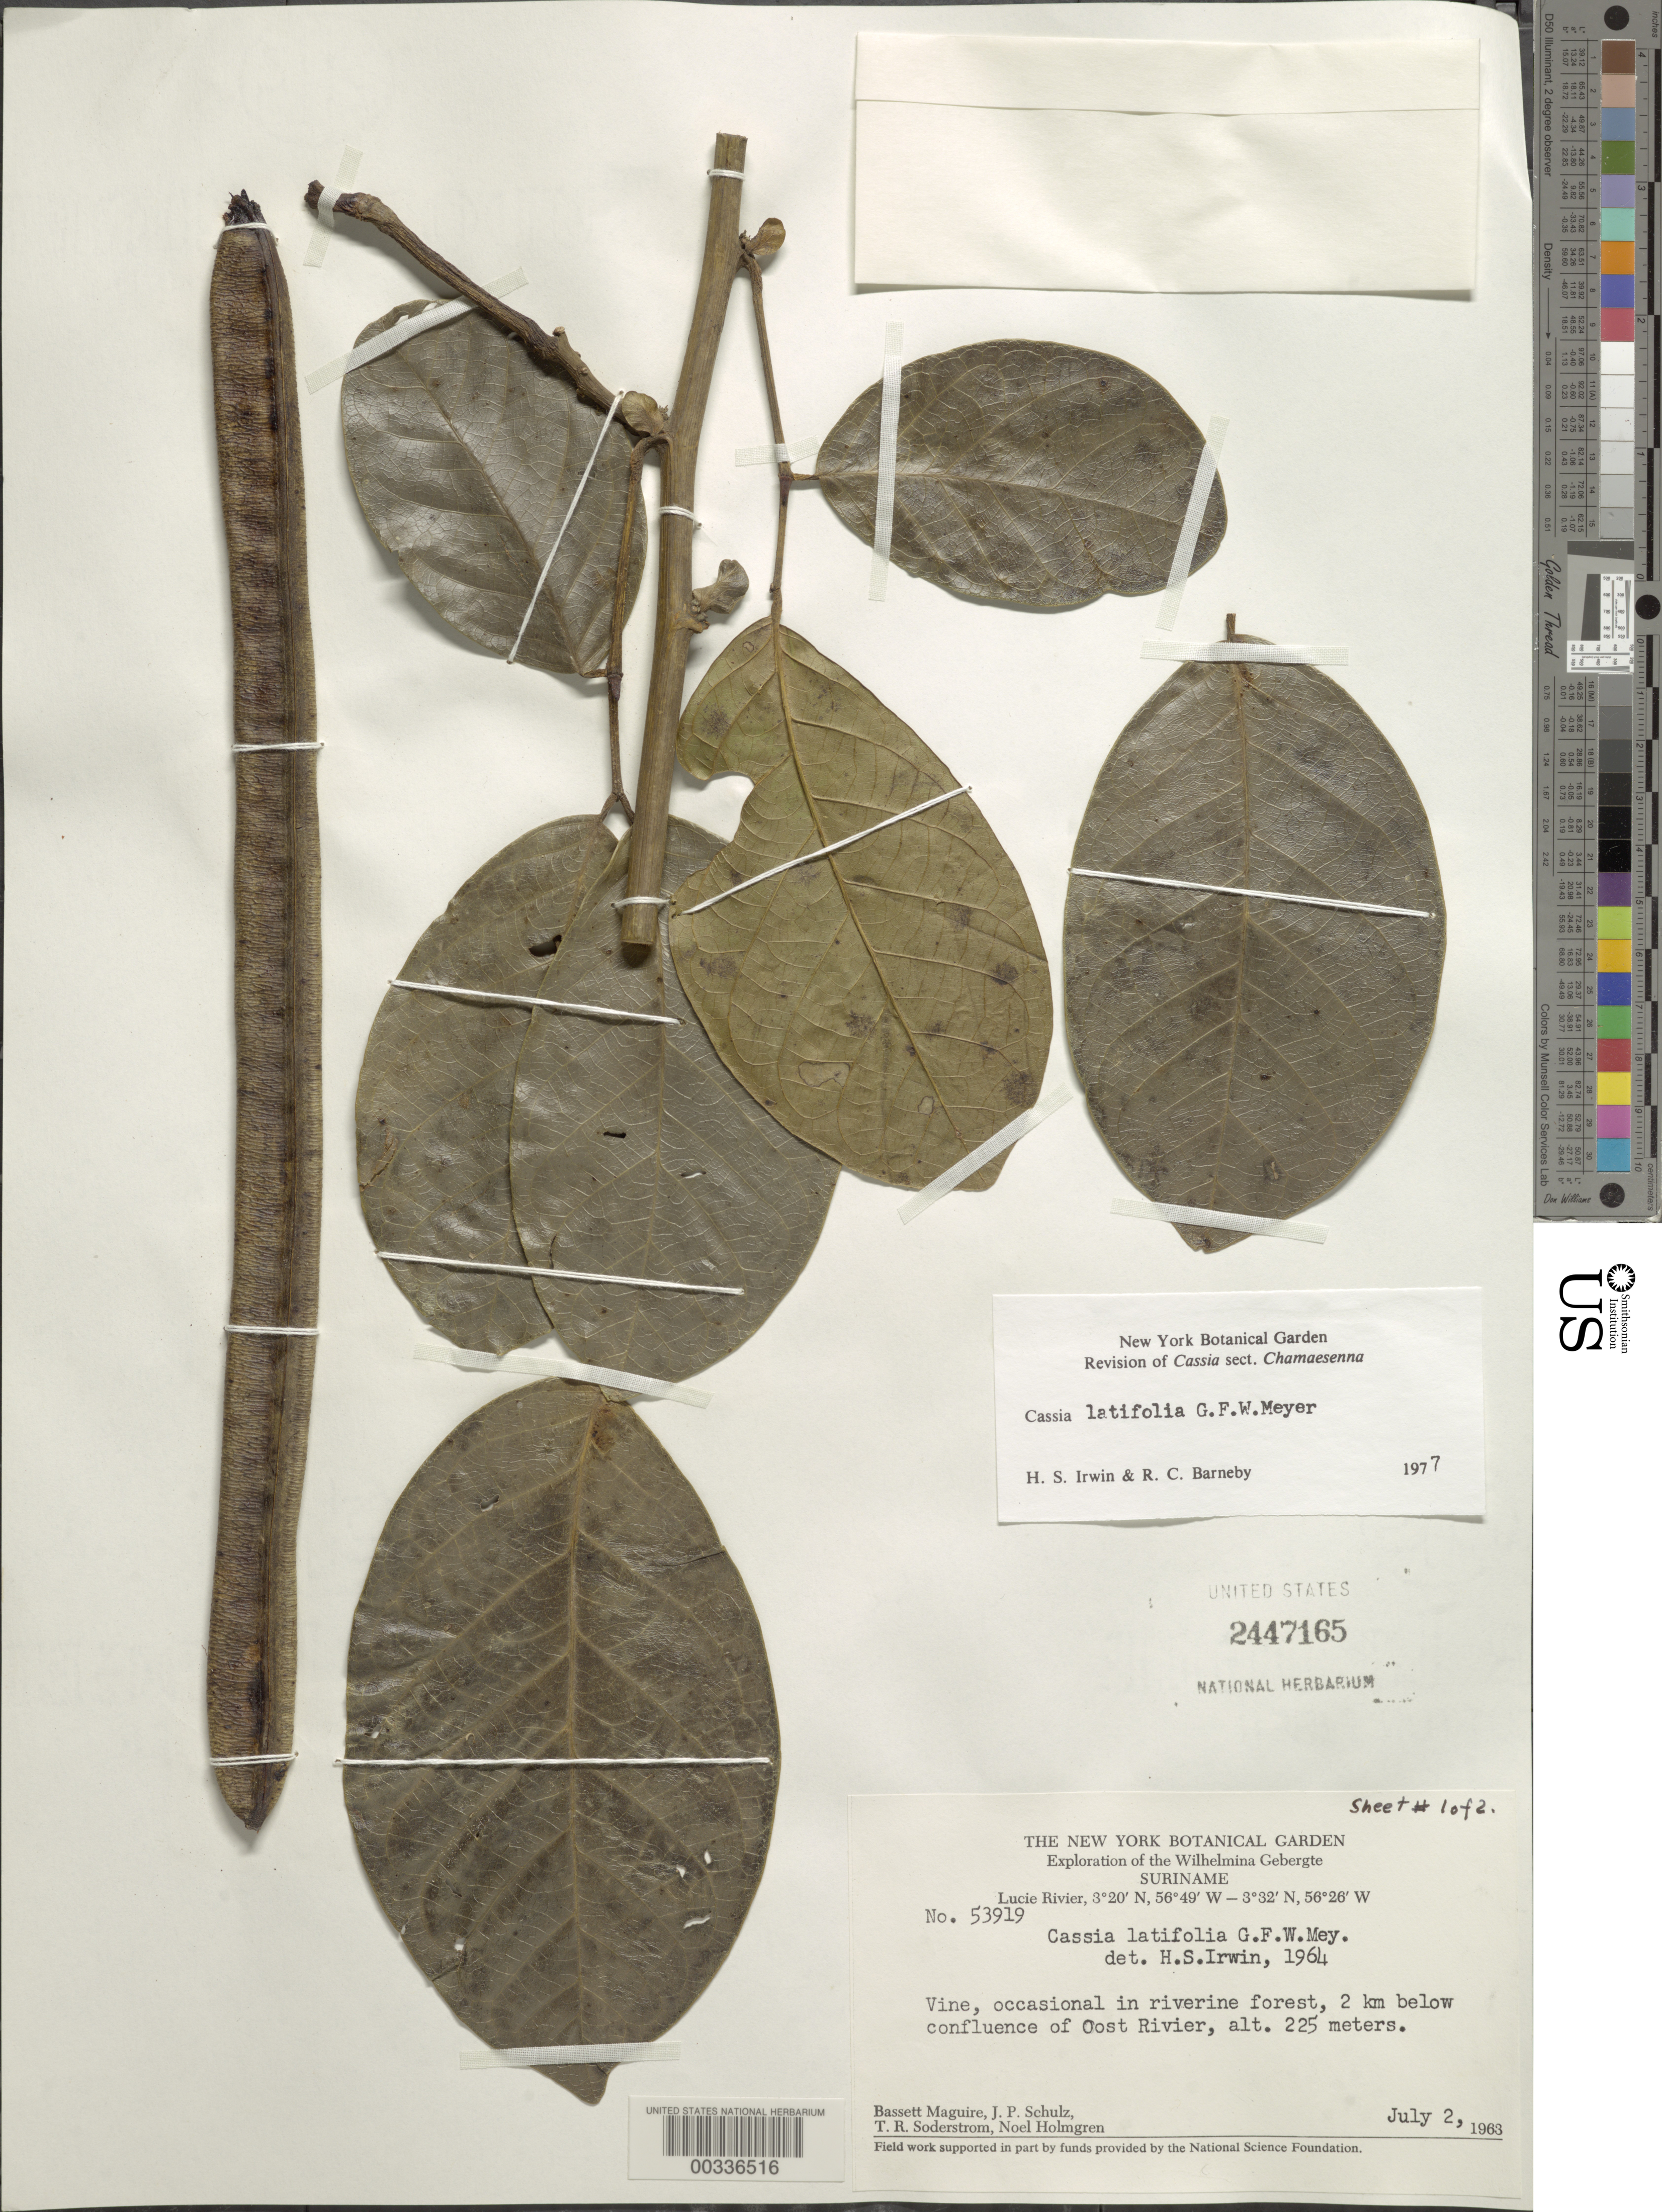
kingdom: Plantae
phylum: Tracheophyta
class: Magnoliopsida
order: Fabales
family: Fabaceae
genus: Senna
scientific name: Senna latifolia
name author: (G. Mey.) H.S. Irwin & Barneby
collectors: B. Maguire, J. P. Schulz, T. R. Soderstrom & N. H. Holmgren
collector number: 53919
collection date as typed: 02 Jul 1963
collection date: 1963-07-02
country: Suriname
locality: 2 km below confluence of oost river; lucie river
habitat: Riverine forest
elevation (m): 225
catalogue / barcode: US 2447165